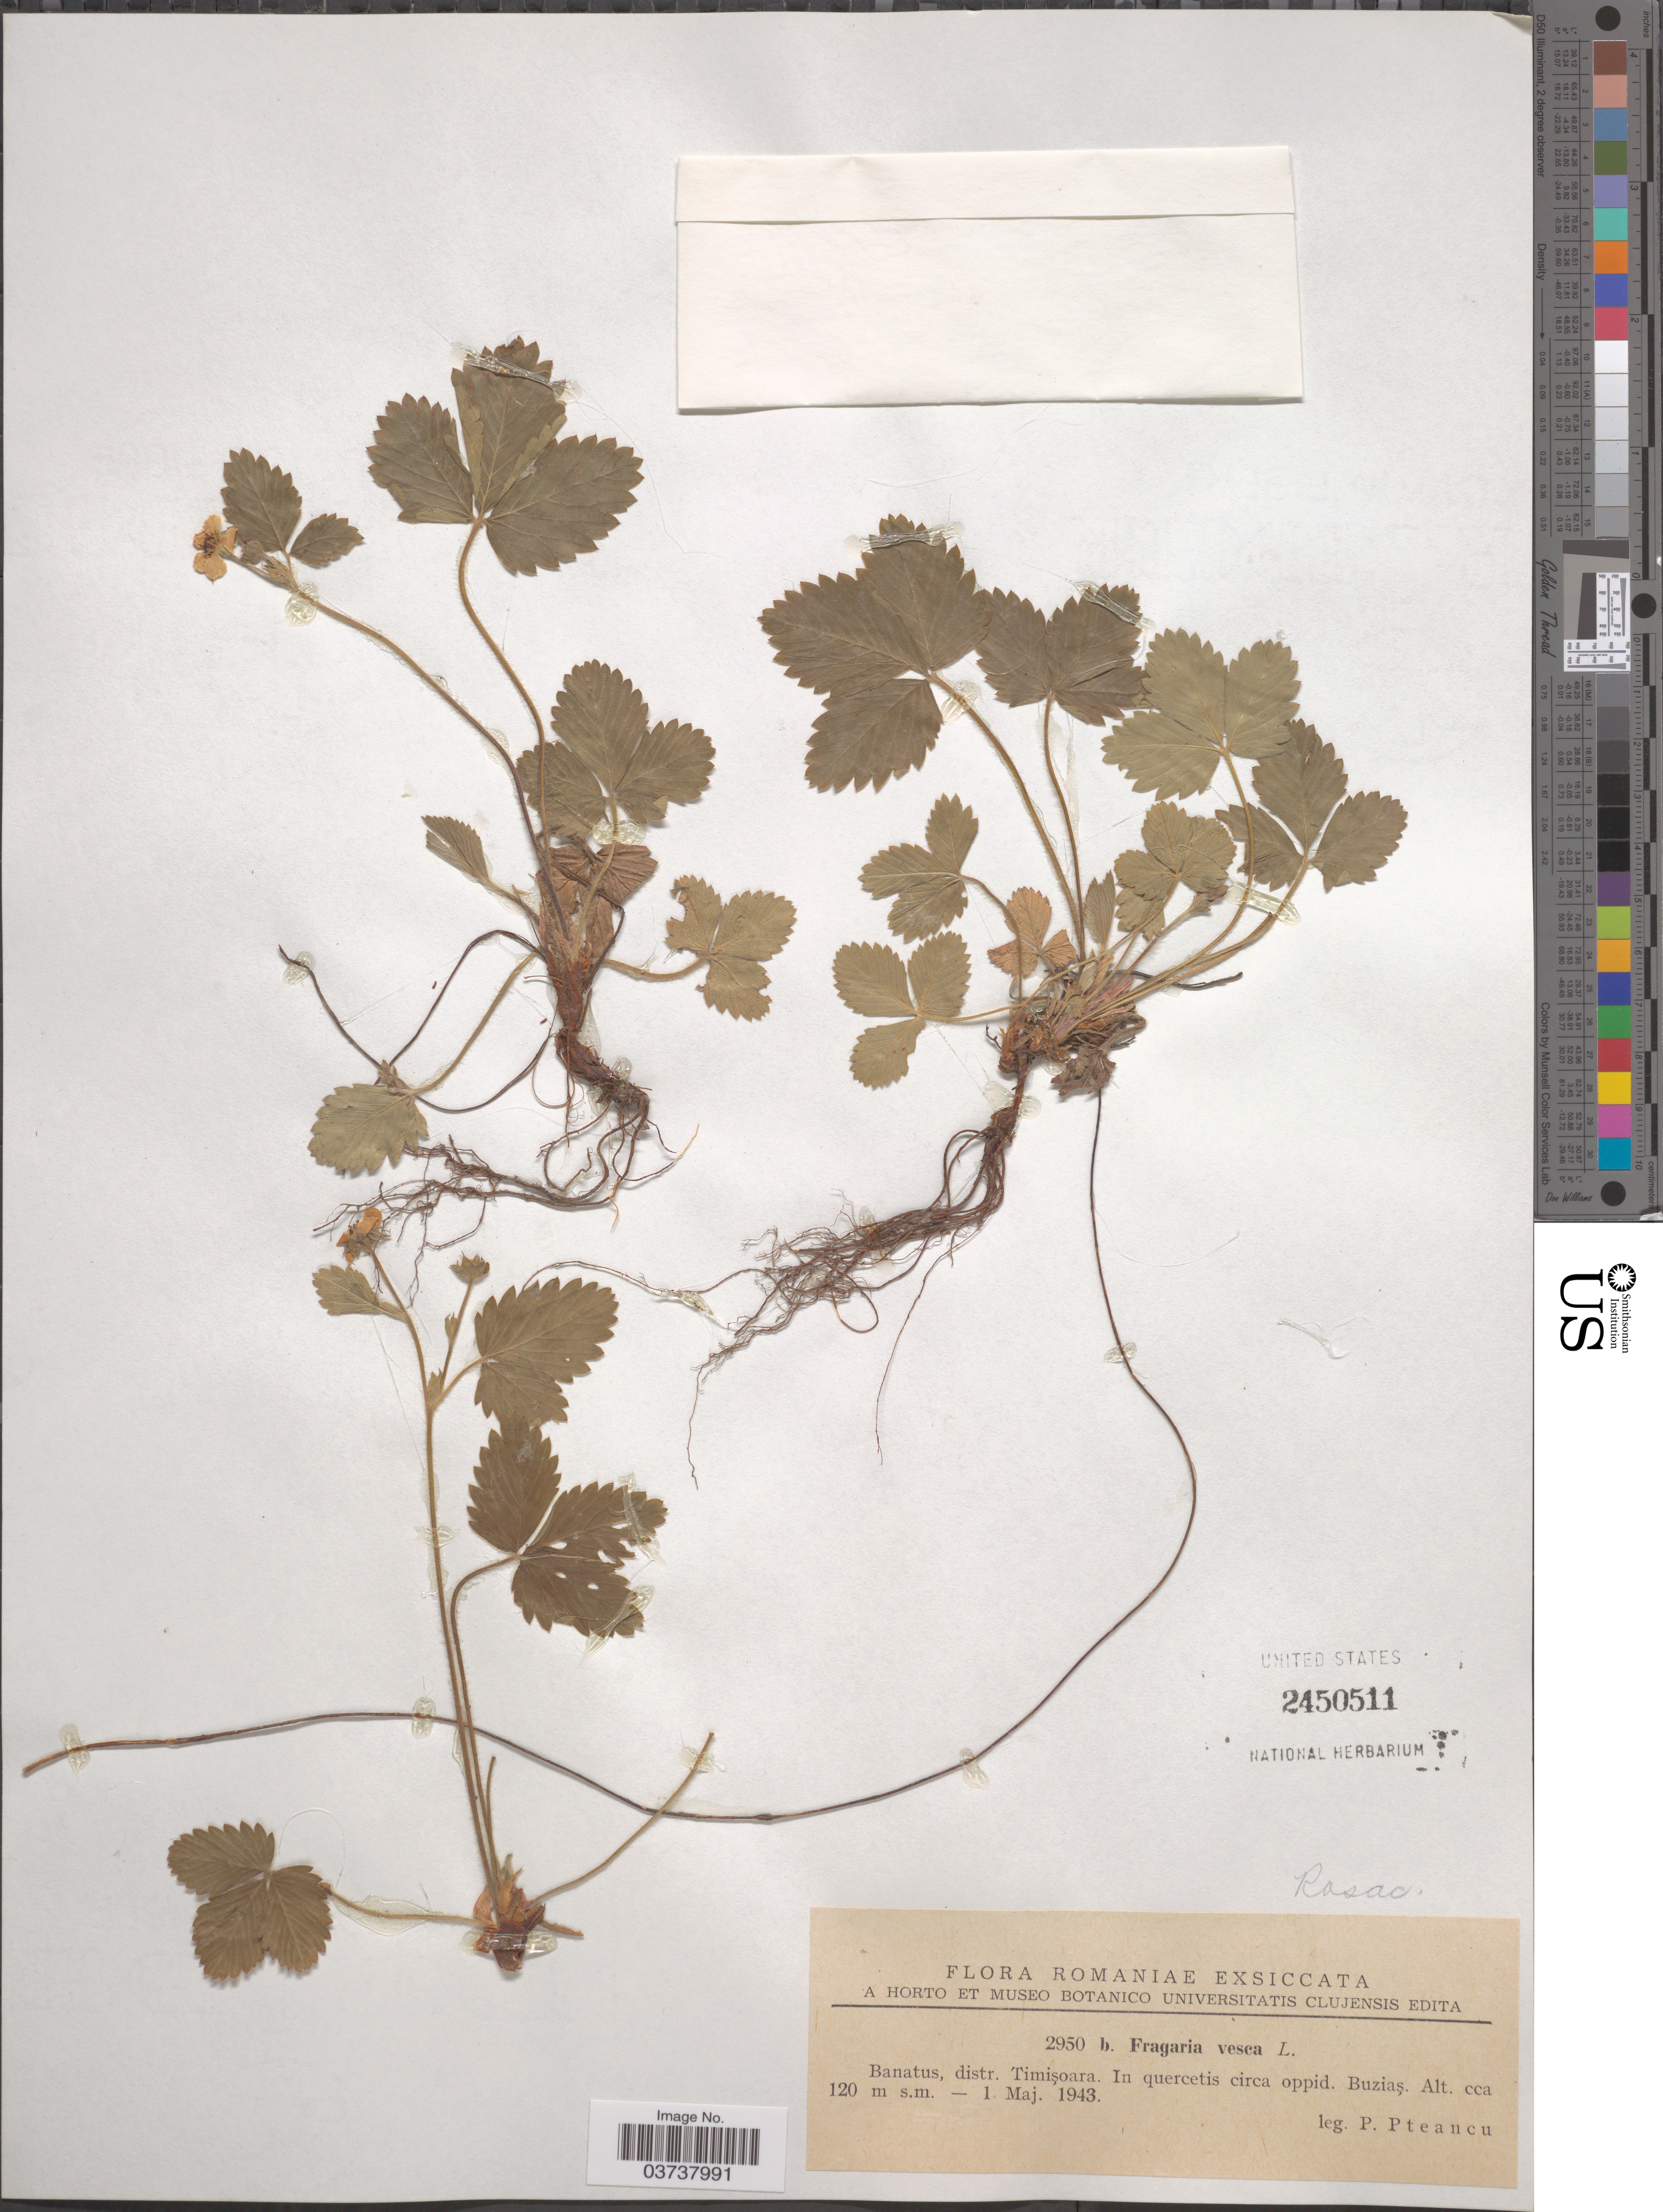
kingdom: Plantae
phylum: Tracheophyta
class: Magnoliopsida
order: Rosales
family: Rosaceae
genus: Fragaria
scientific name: Fragaria vesca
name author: L.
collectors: P. Pteancu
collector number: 2950b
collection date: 1943-05-01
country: Romania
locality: Romaniae. Banatus, distr. Timisoara. In quercetis circa oppid. Buzias.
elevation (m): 120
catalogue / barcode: US 2450511